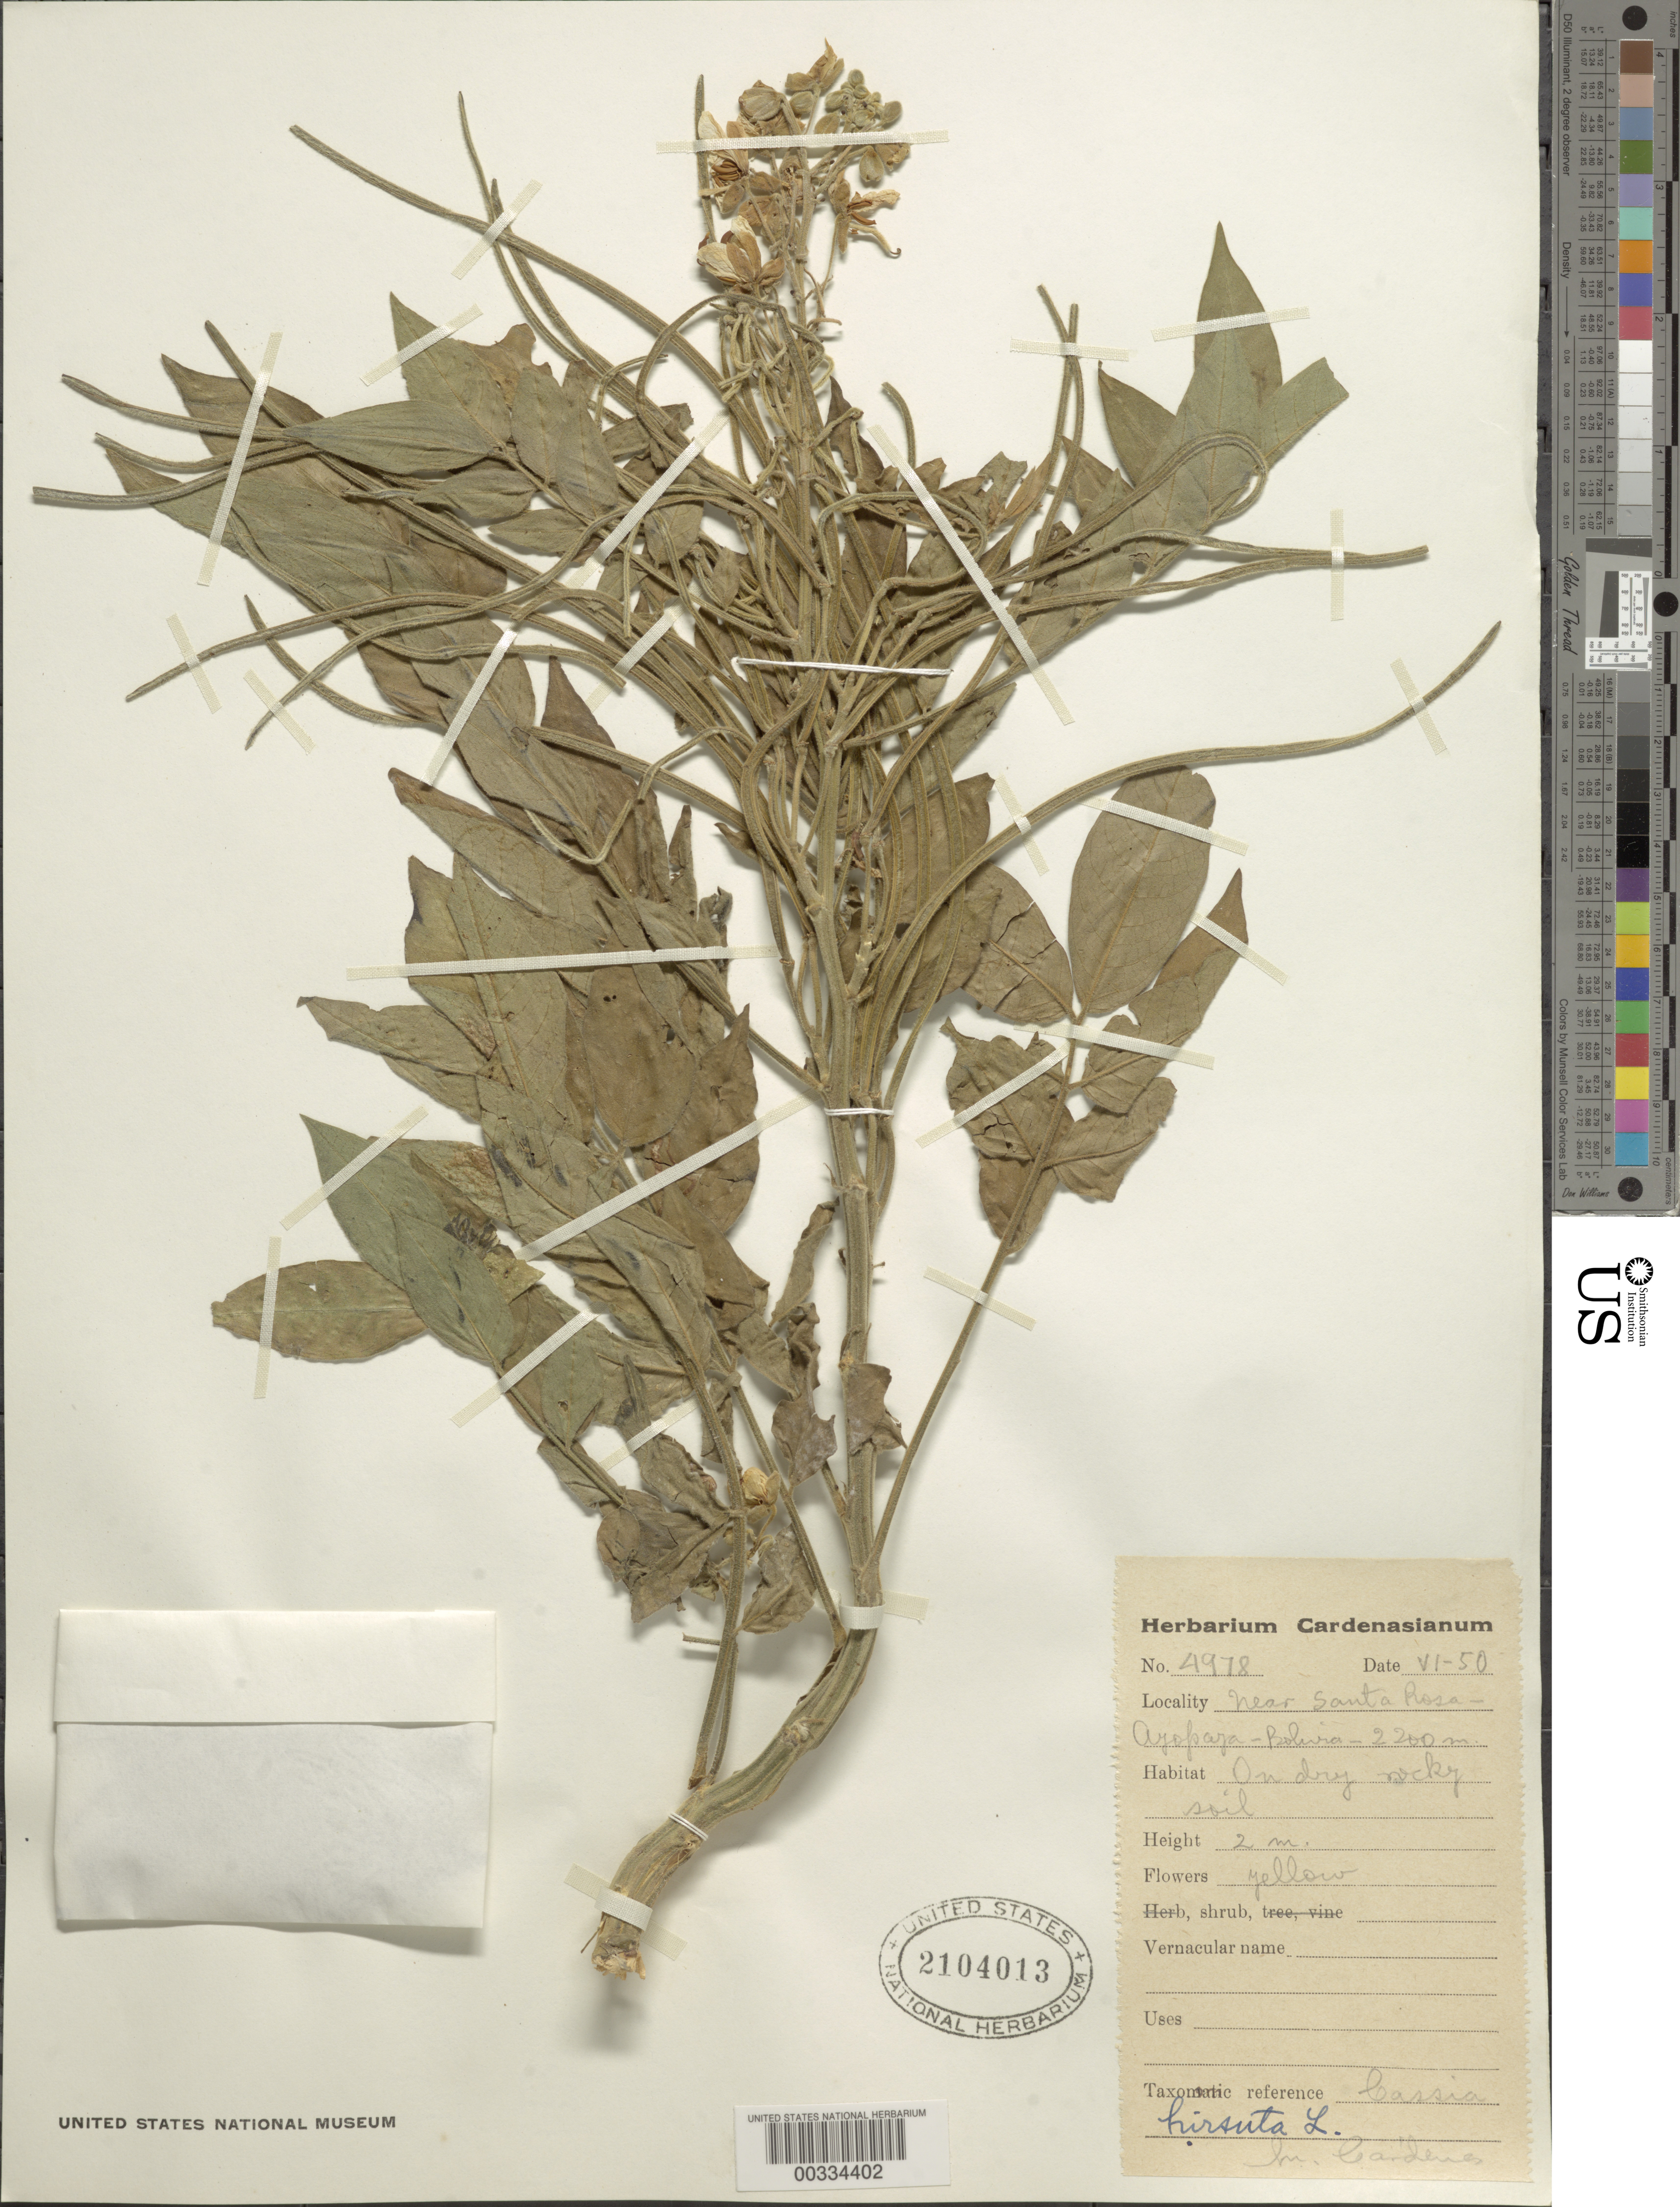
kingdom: Plantae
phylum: Tracheophyta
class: Magnoliopsida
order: Fabales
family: Fabaceae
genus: Senna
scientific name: Senna hirsuta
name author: (L.) H.S. Irwin & Barneby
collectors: M. Cárdenas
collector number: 4978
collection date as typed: Jun 1950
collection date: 1950-06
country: Bolivia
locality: Near Santa Rosa, Ayopaja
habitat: On dry, rocky soil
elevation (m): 2200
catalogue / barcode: US 2104013